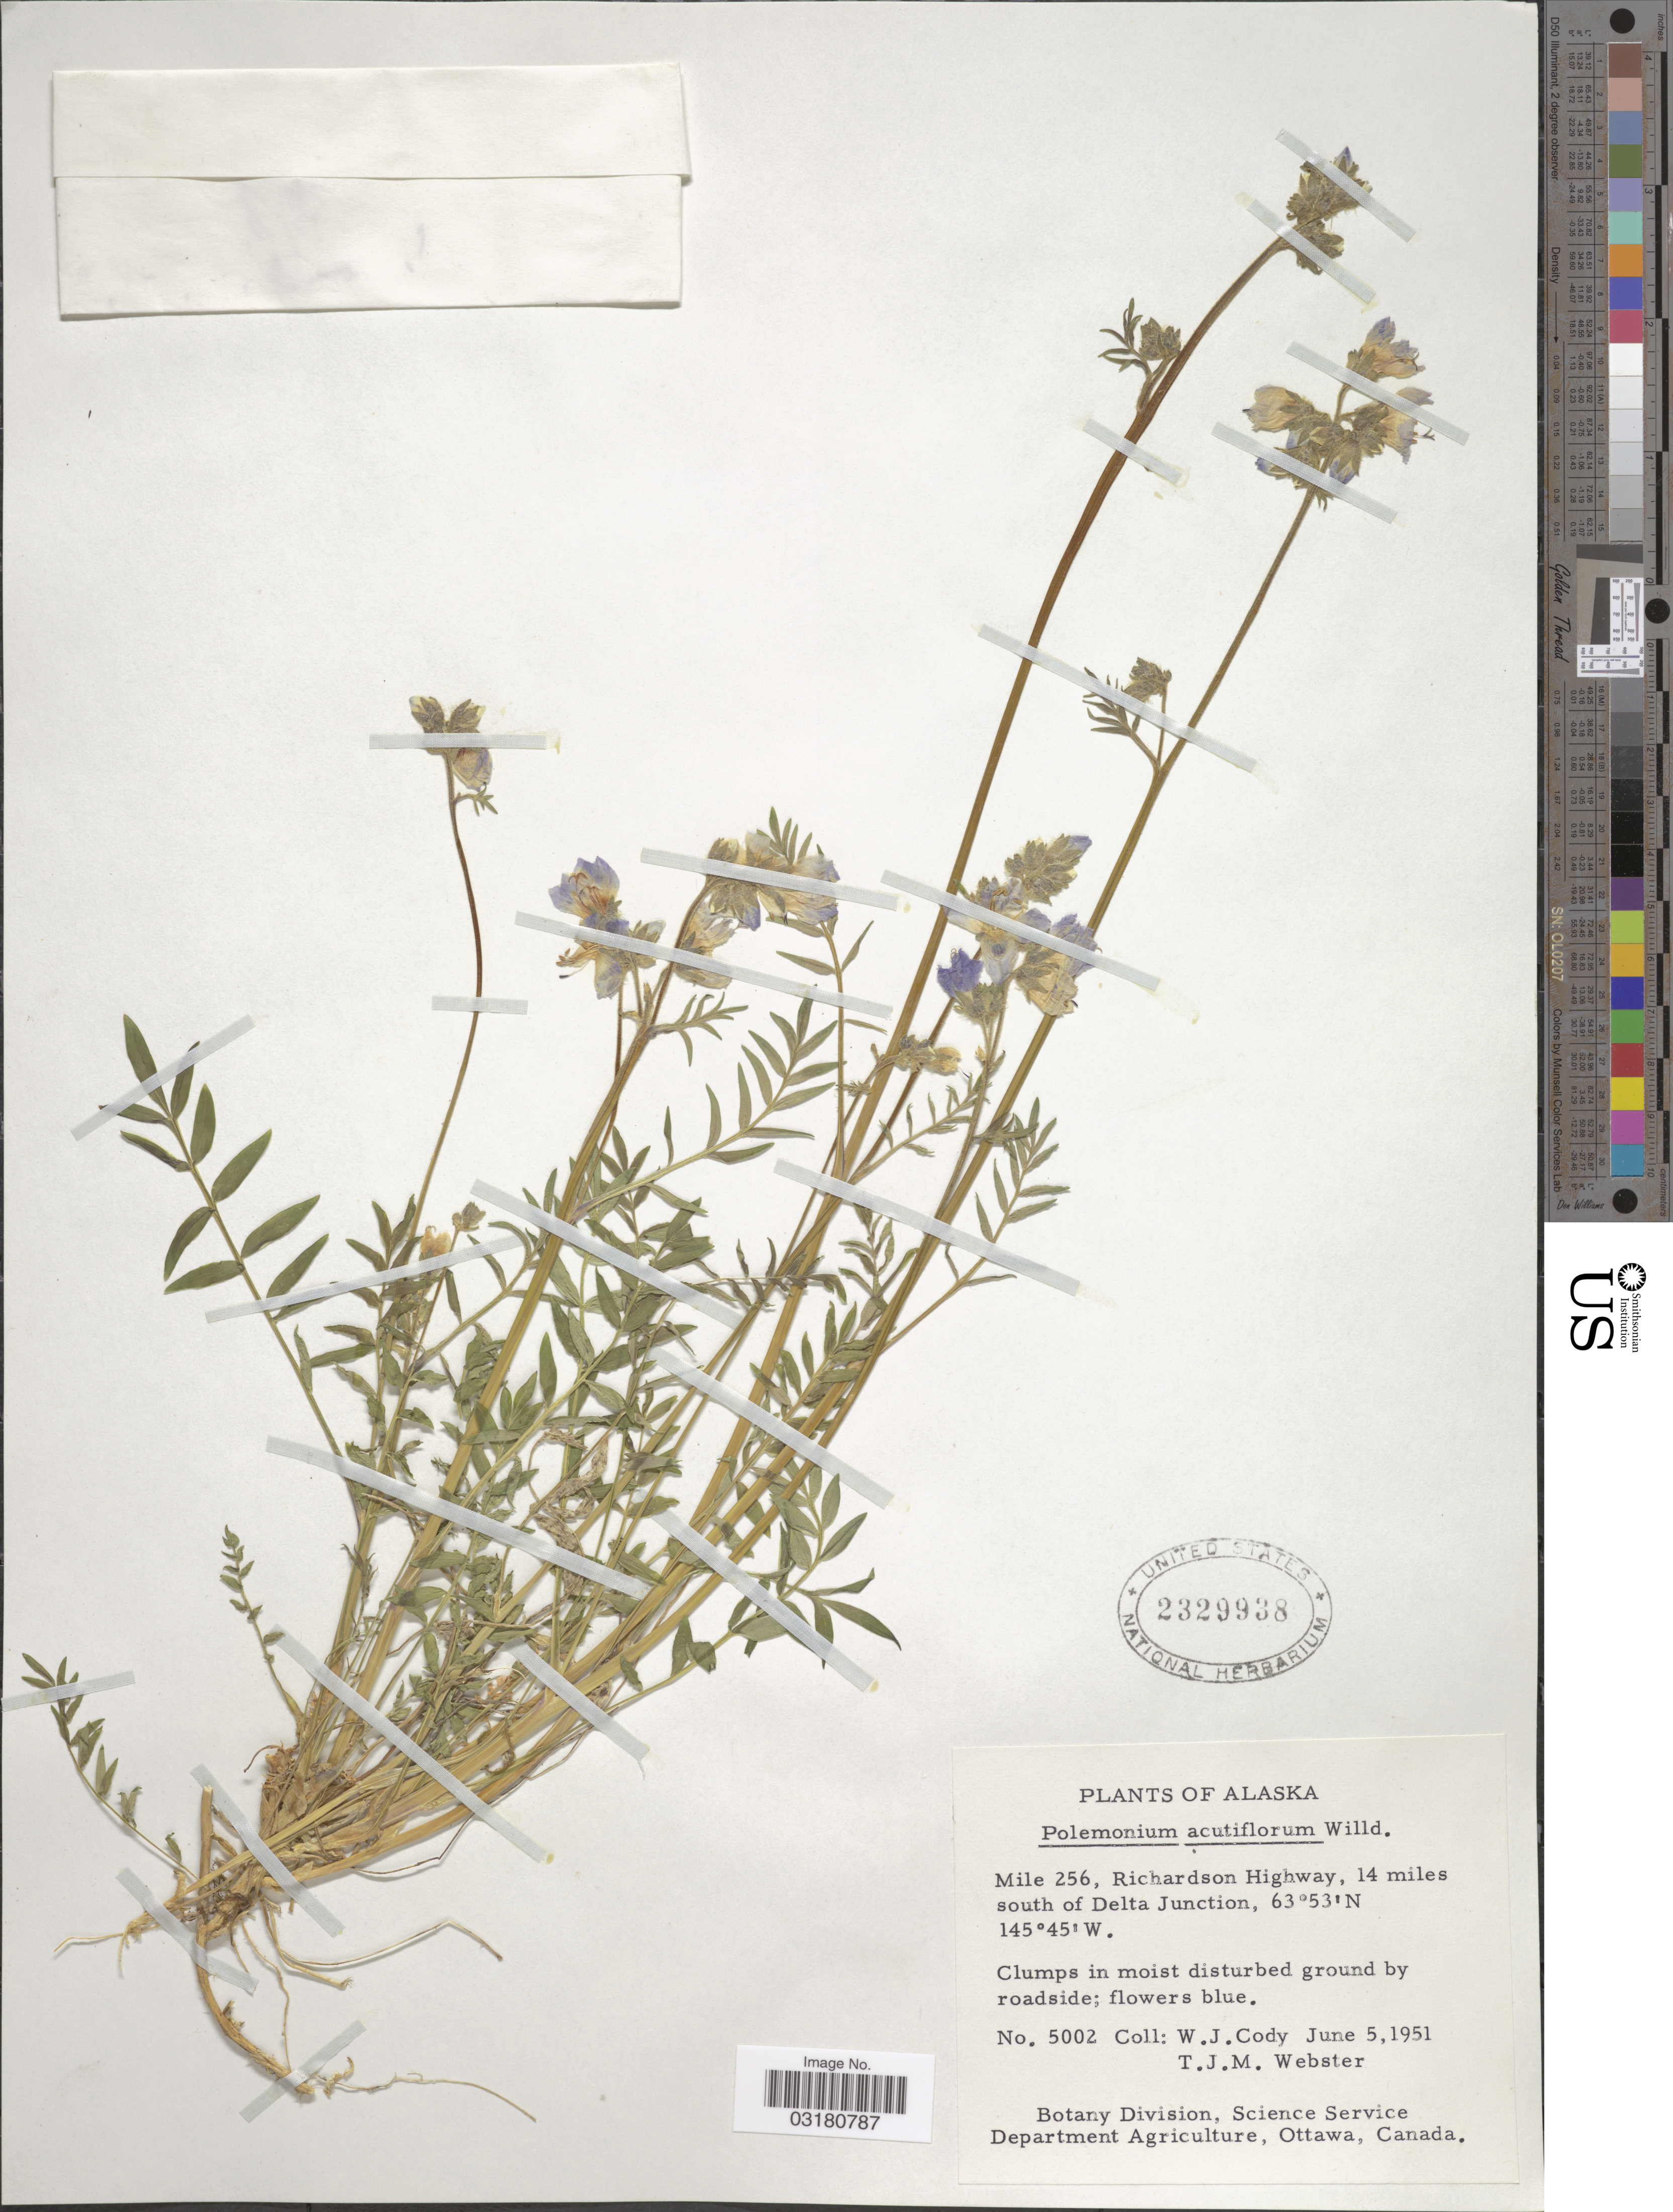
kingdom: Plantae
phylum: Tracheophyta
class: Magnoliopsida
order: Ericales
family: Polemoniaceae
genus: Polemonium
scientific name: Polemonium acutiflorum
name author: Willd. ex Roem. & Schult.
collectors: W. Cody & T. J. Webster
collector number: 5002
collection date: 1951-06-05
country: United States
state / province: Alaska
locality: Mile 256, Richardson Highway, 14 miles south of Delta Junction.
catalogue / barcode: US 2329938